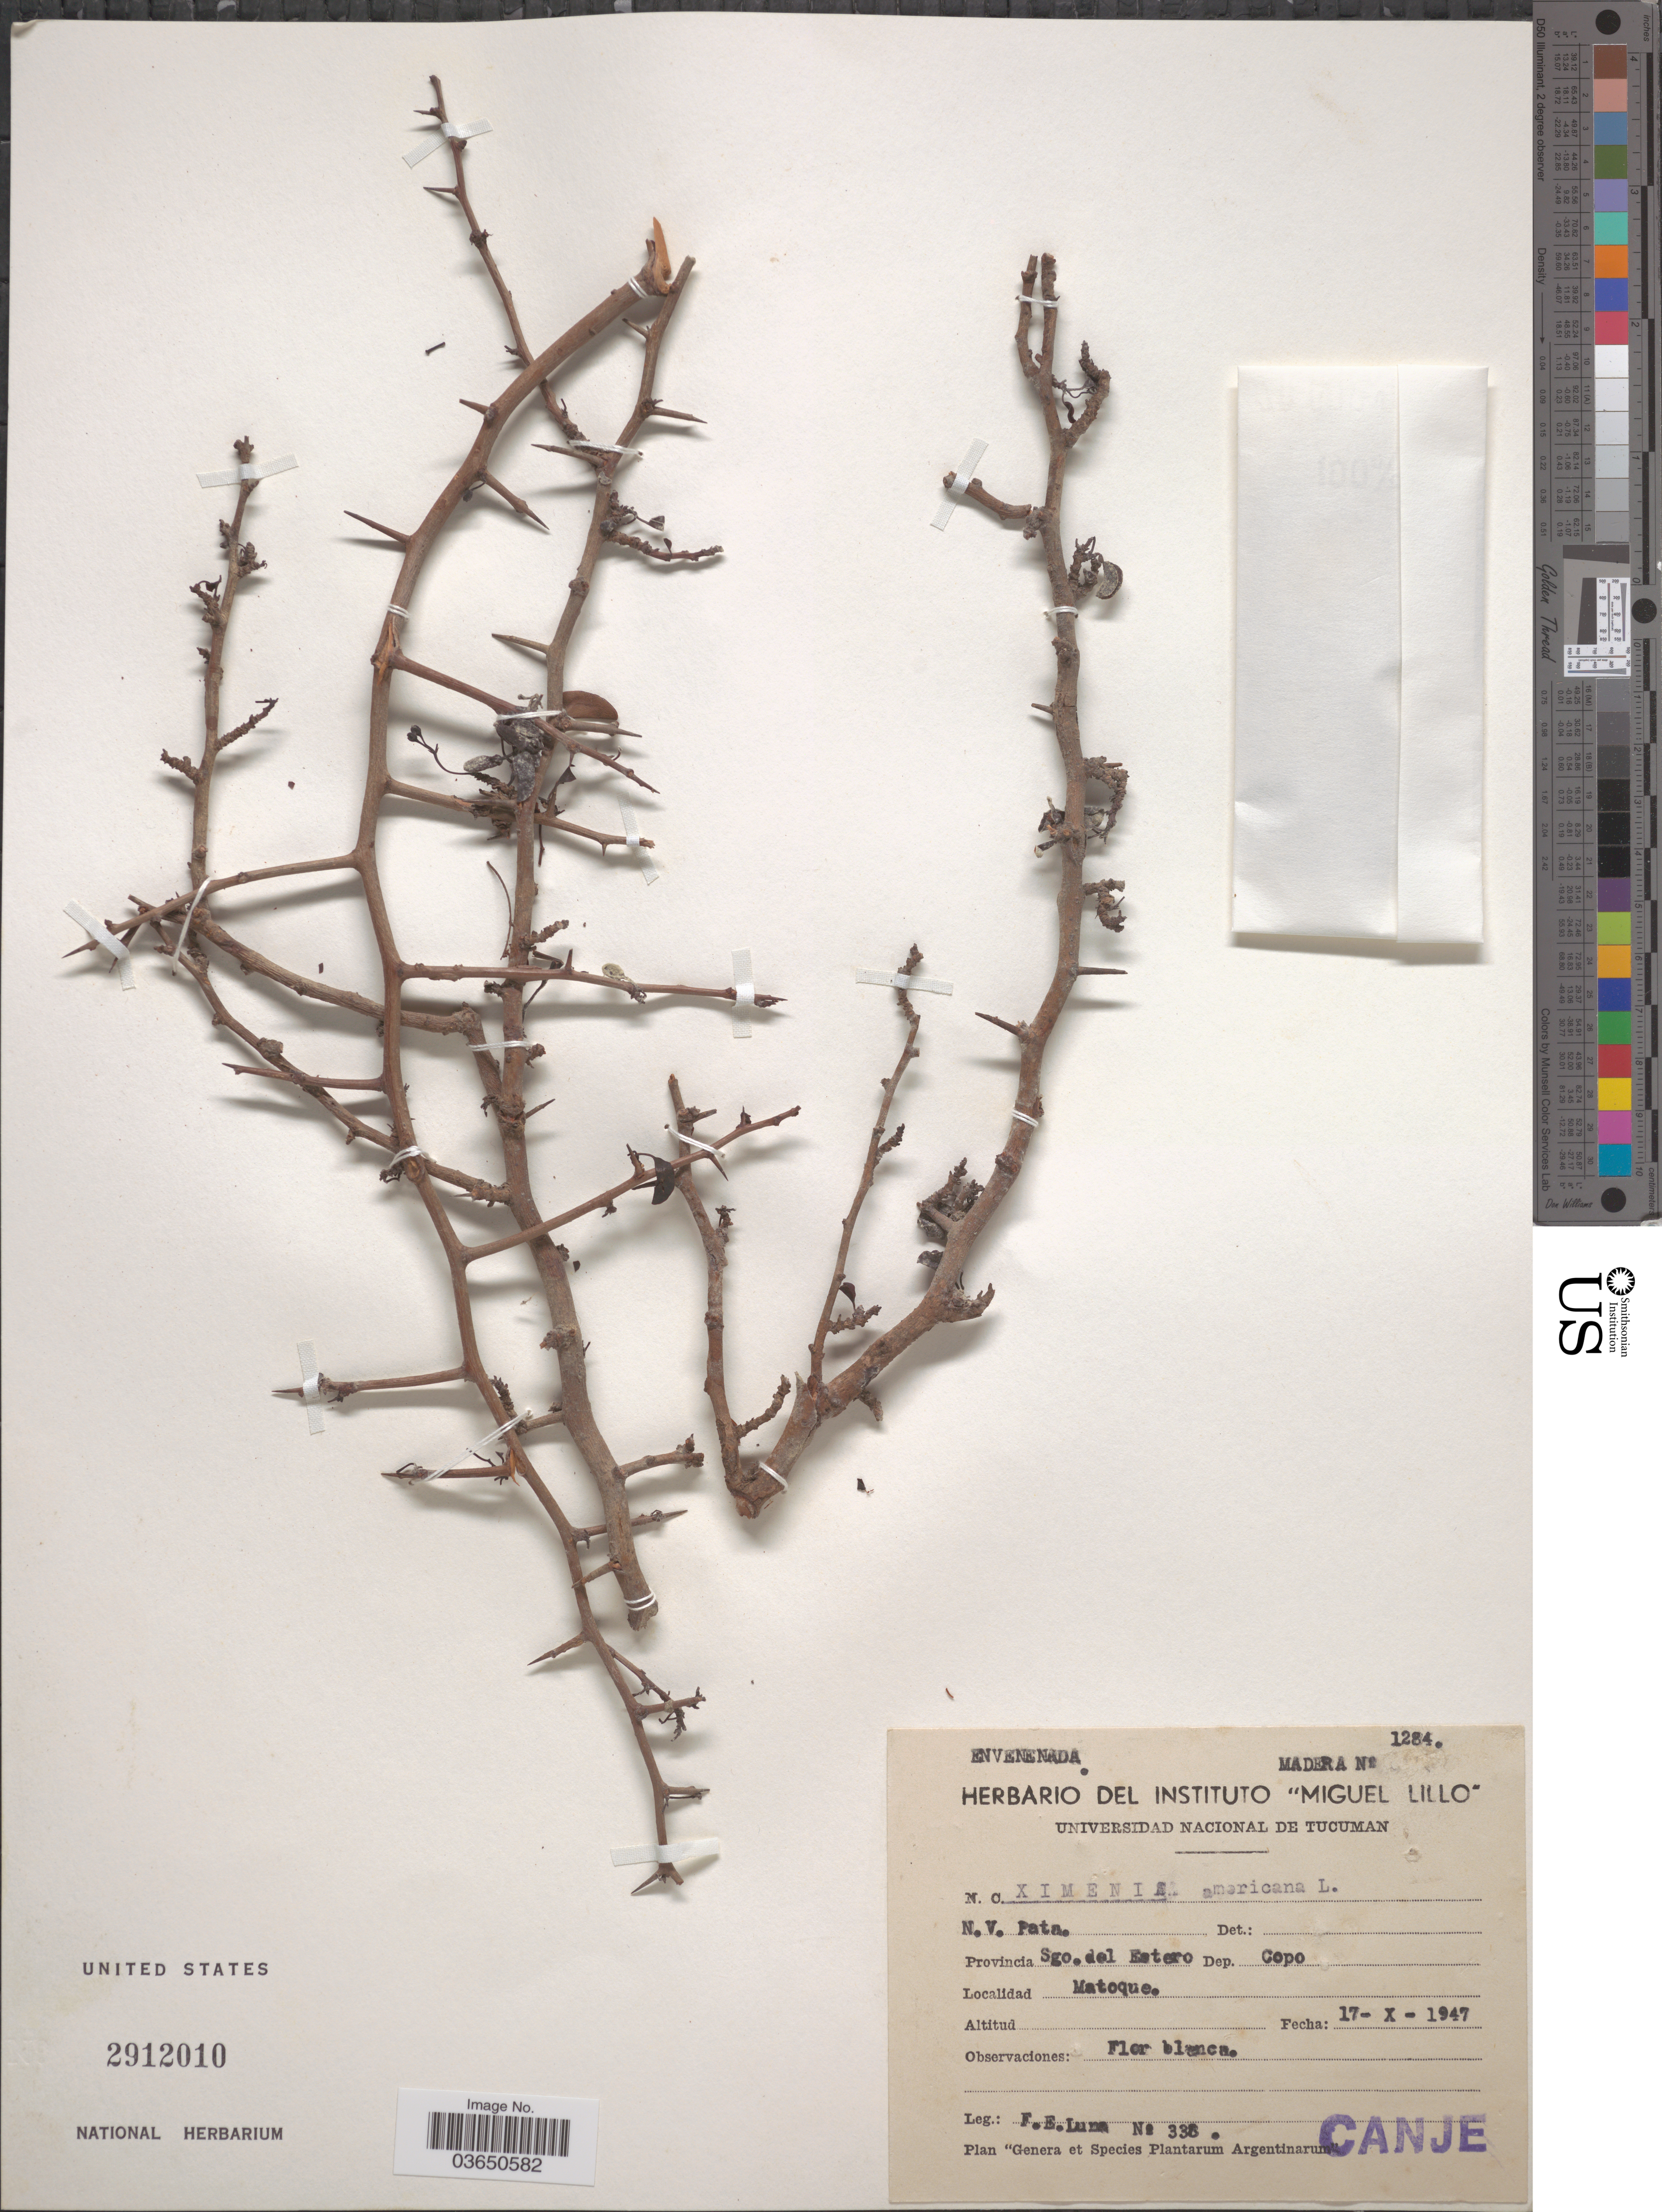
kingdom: Plantae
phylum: Tracheophyta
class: Magnoliopsida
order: Santalales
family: Ximeniaceae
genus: Ximenia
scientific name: Ximenia americana var. argentinensis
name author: DeFilipps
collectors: F. E. Luna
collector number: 338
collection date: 1947-10-17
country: Argentina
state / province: Santiago del Estero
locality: Provincia Sgo. del Estero. Dep. Copo. Matoque.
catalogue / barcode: US 2912010